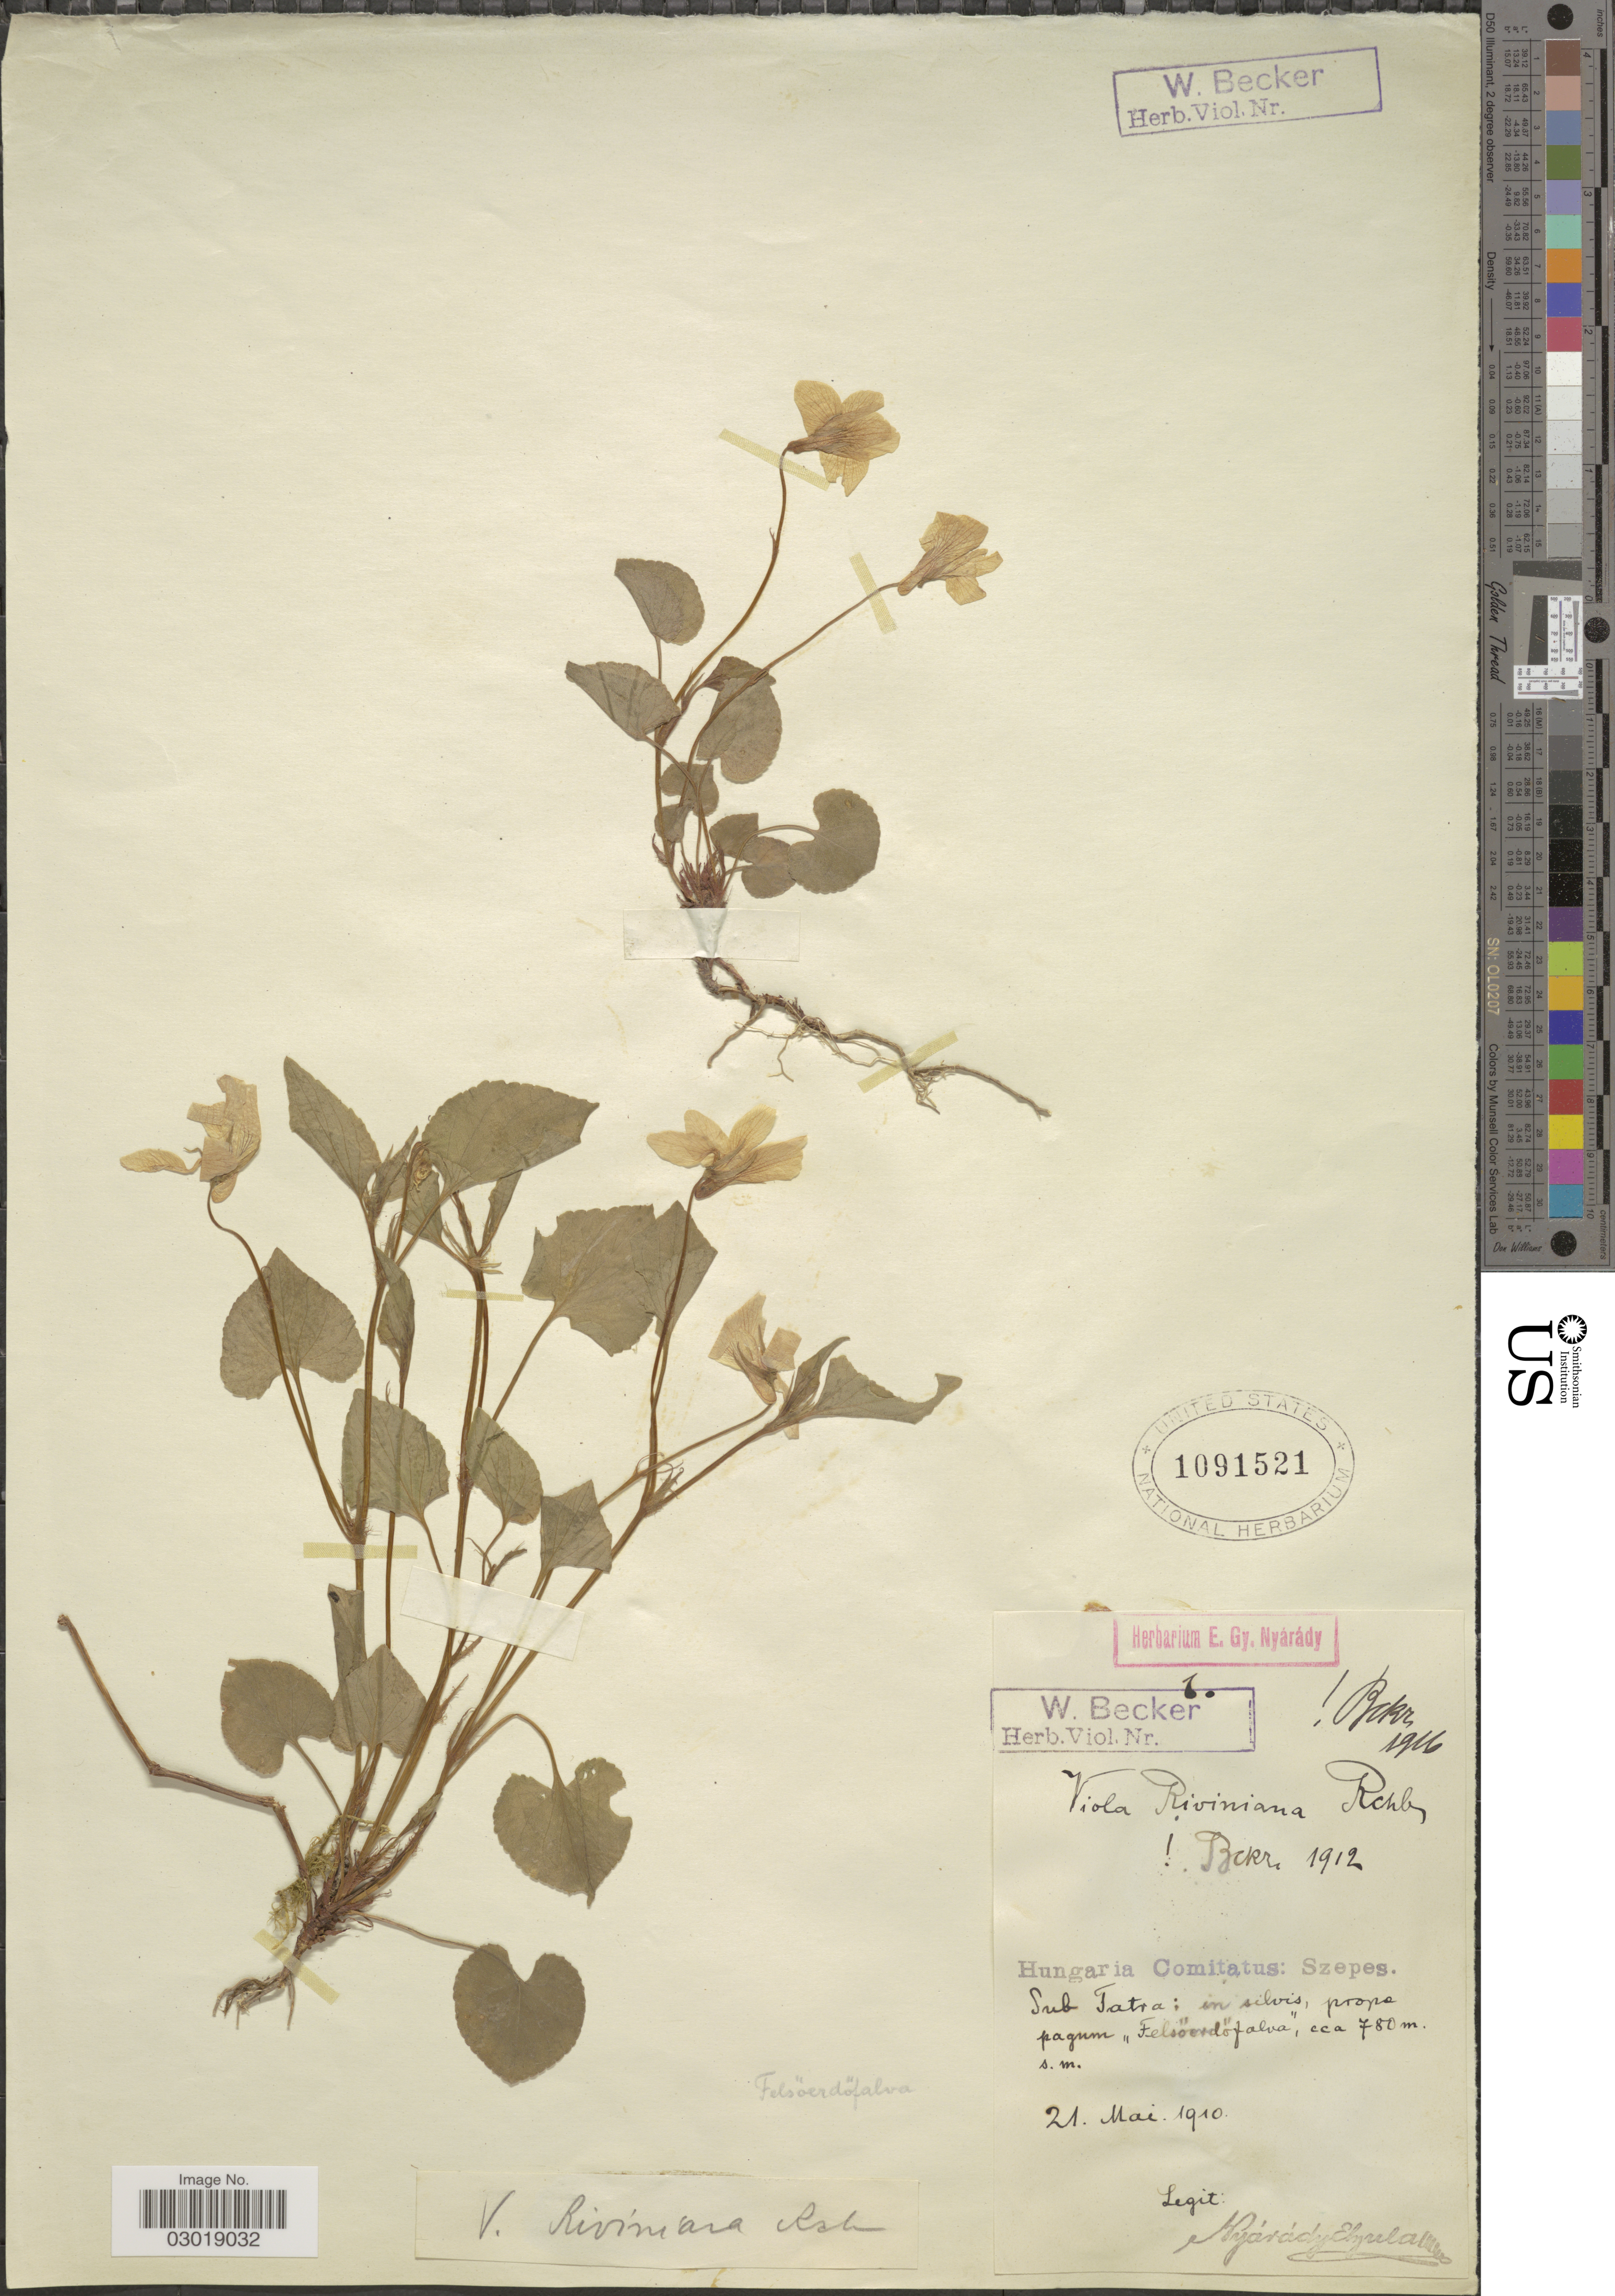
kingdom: Plantae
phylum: Tracheophyta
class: Magnoliopsida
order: Malpighiales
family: Violaceae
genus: Viola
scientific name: Viola riviniana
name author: Rchb.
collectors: E. Nyárády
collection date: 1910-05-21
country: Hungary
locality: Hungaria Comitatus: Szepes. Sub Tatra: in silvis, prope pagum Felsöerdöfalva.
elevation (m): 780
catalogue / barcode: US 1091521